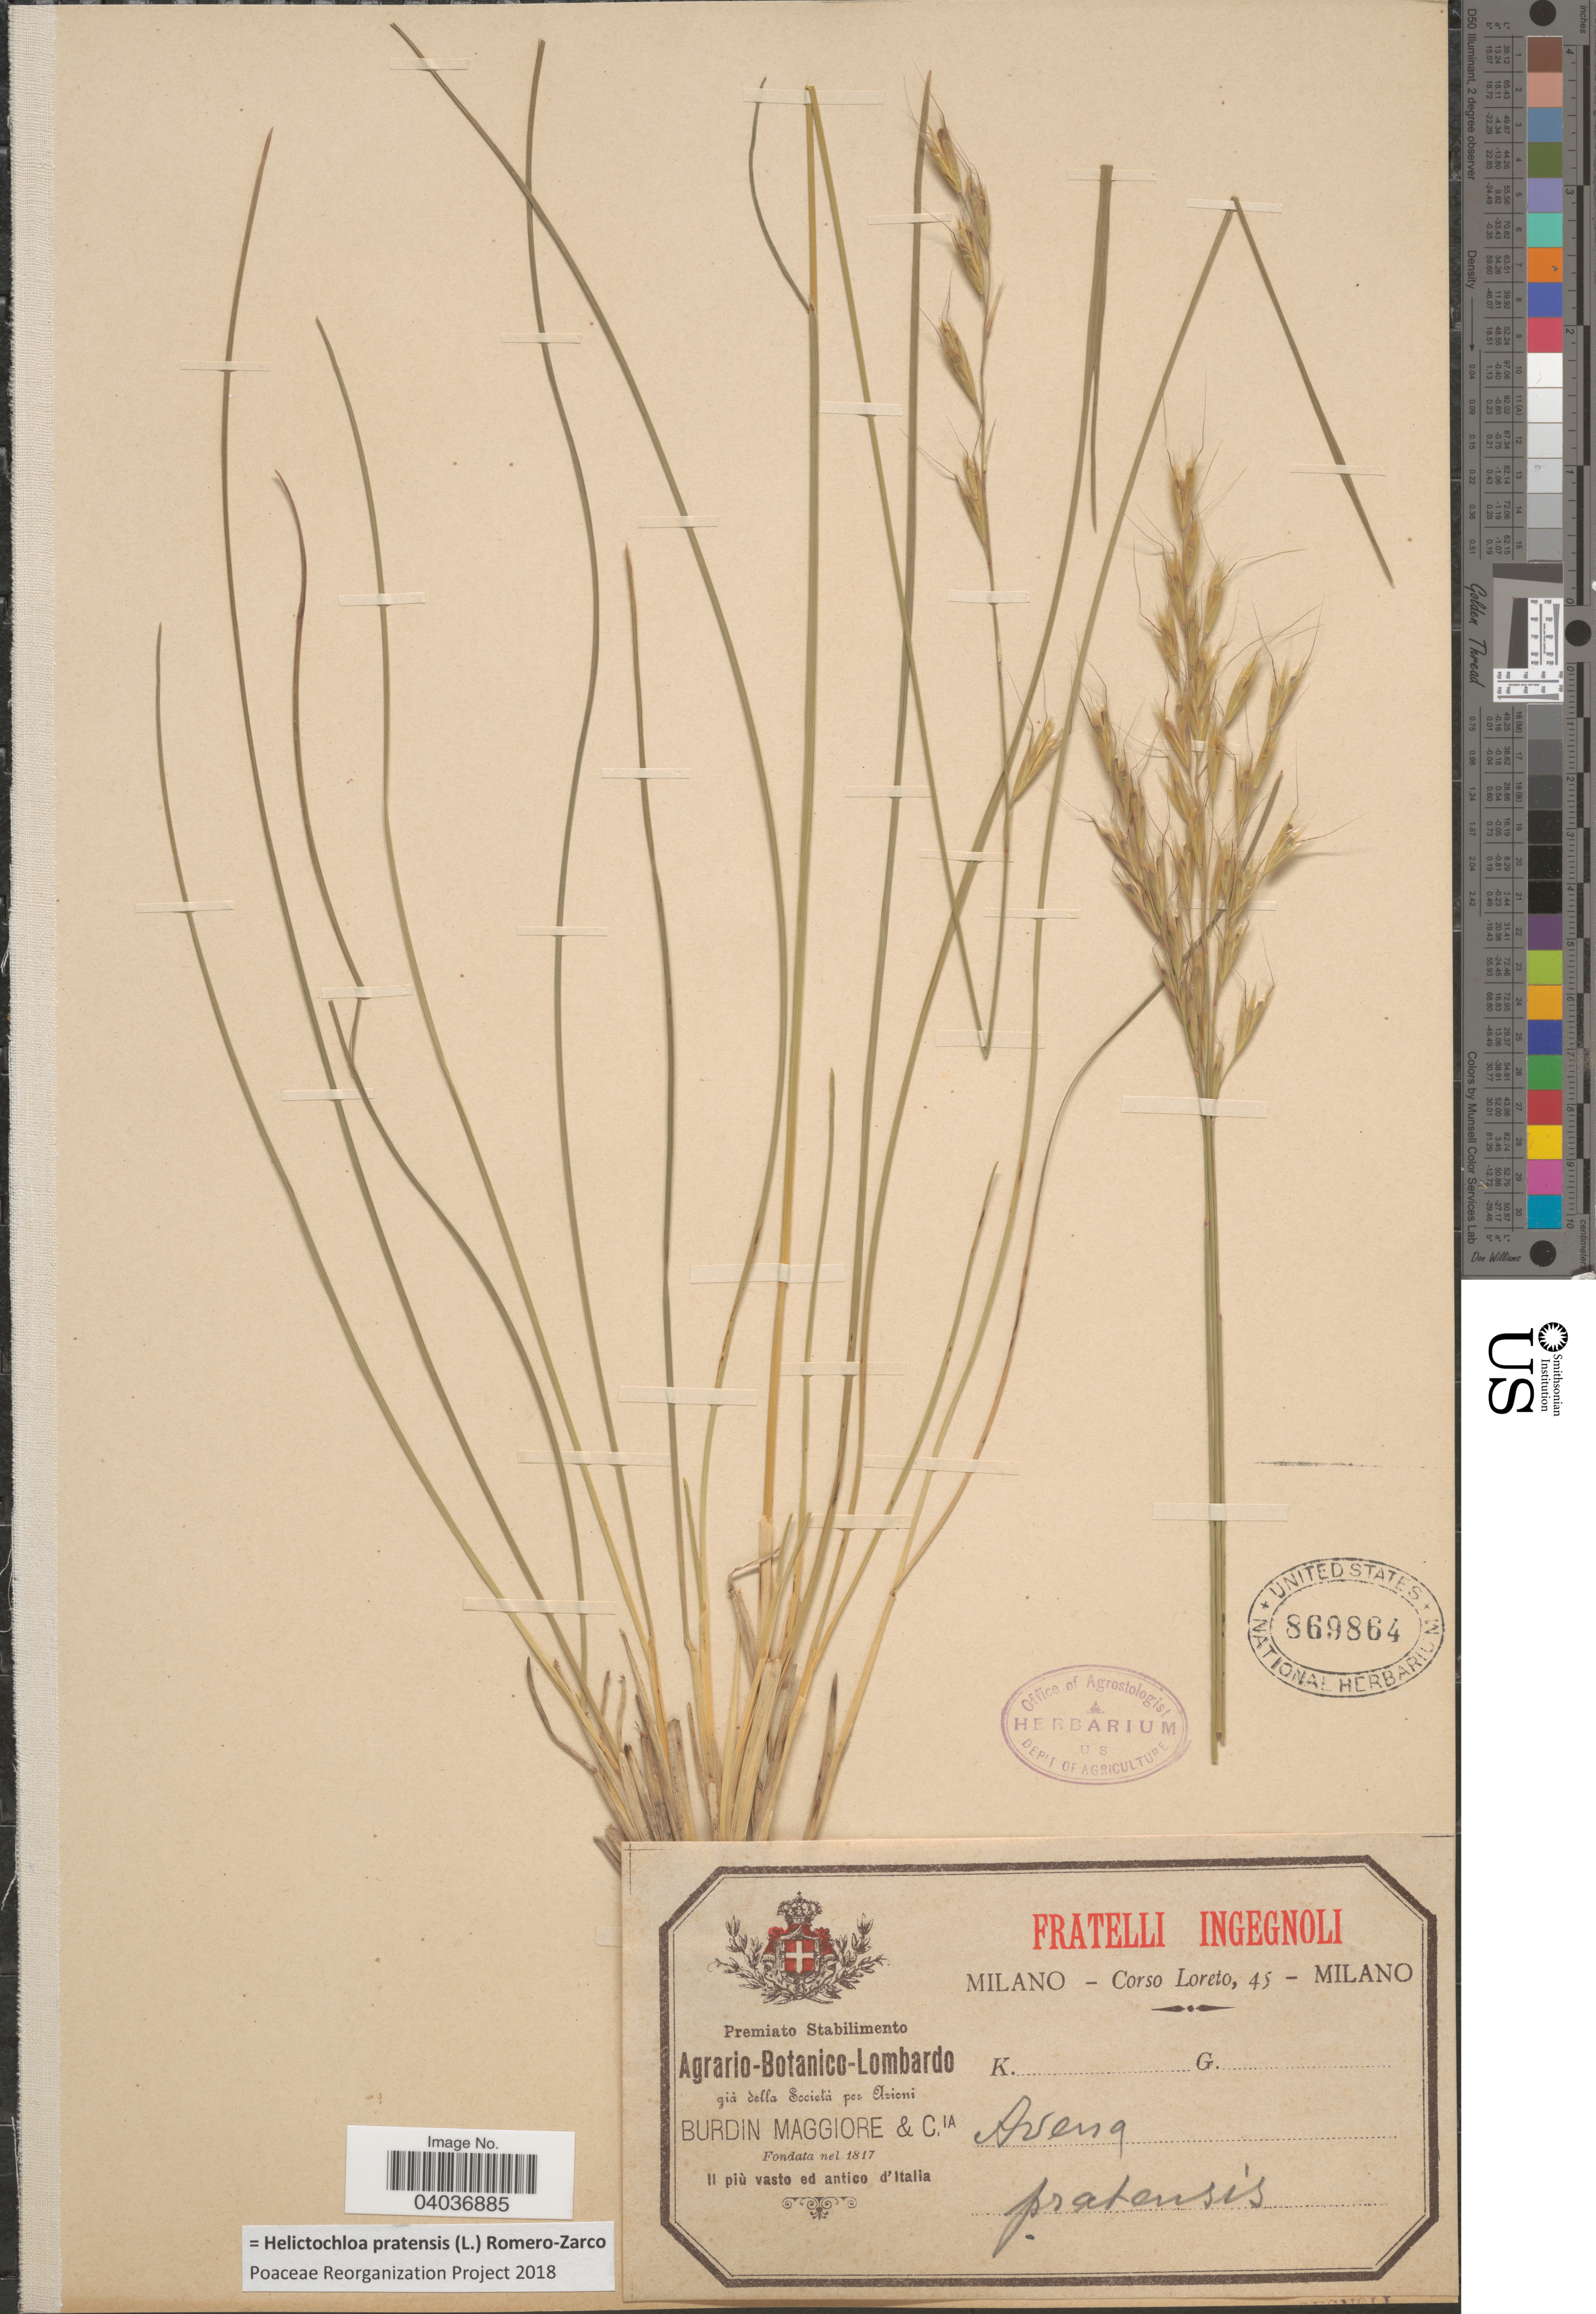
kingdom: Plantae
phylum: Tracheophyta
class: Liliopsida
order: Poales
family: Poaceae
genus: Helictochloa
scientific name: Helictochloa pratensis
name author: (L.) Romero-Zarco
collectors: Loreto, C.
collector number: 45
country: Italy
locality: Milano.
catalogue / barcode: US 869864